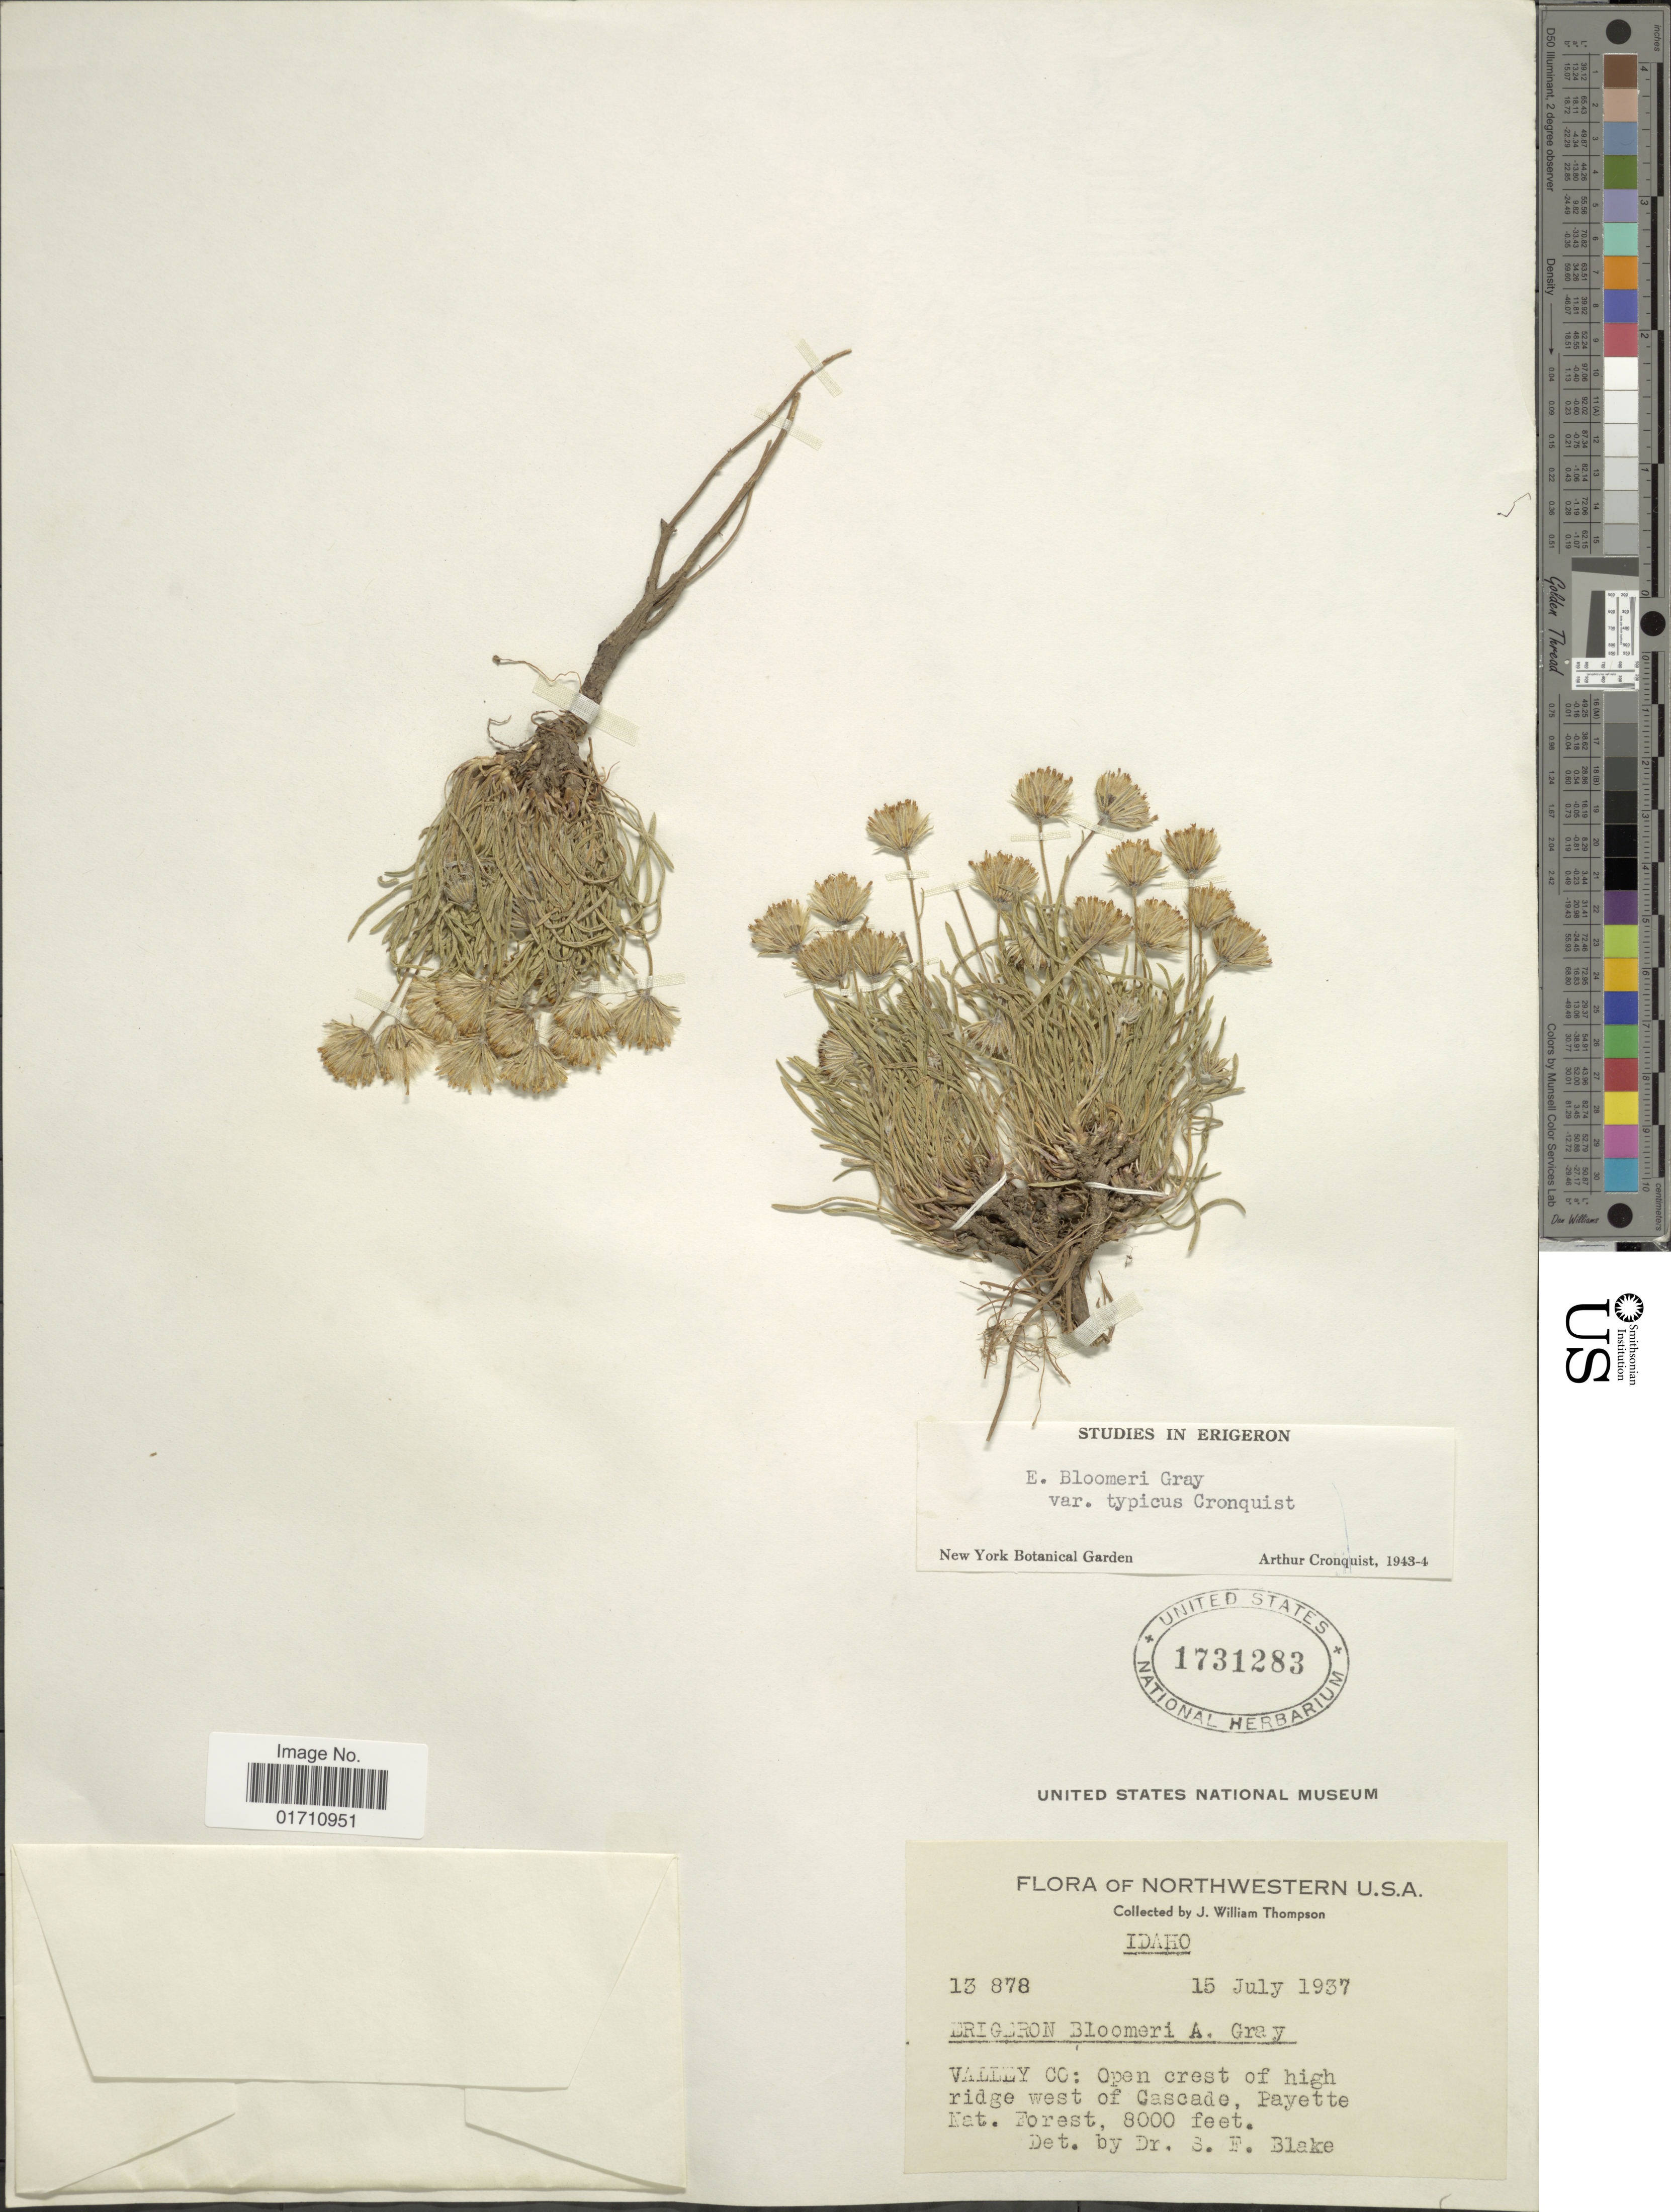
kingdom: Plantae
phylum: Tracheophyta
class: Magnoliopsida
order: Asterales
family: Asteraceae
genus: Erigeron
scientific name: Erigeron bloomeri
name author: A. Gray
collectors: J. W. Thompson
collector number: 13878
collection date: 1937-07-15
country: United States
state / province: Idaho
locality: Northwestern U.S.A., Valley Co: open crest of high ridge west of Cascade, Payette Nat. Forest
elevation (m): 2438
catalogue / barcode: US 1731283